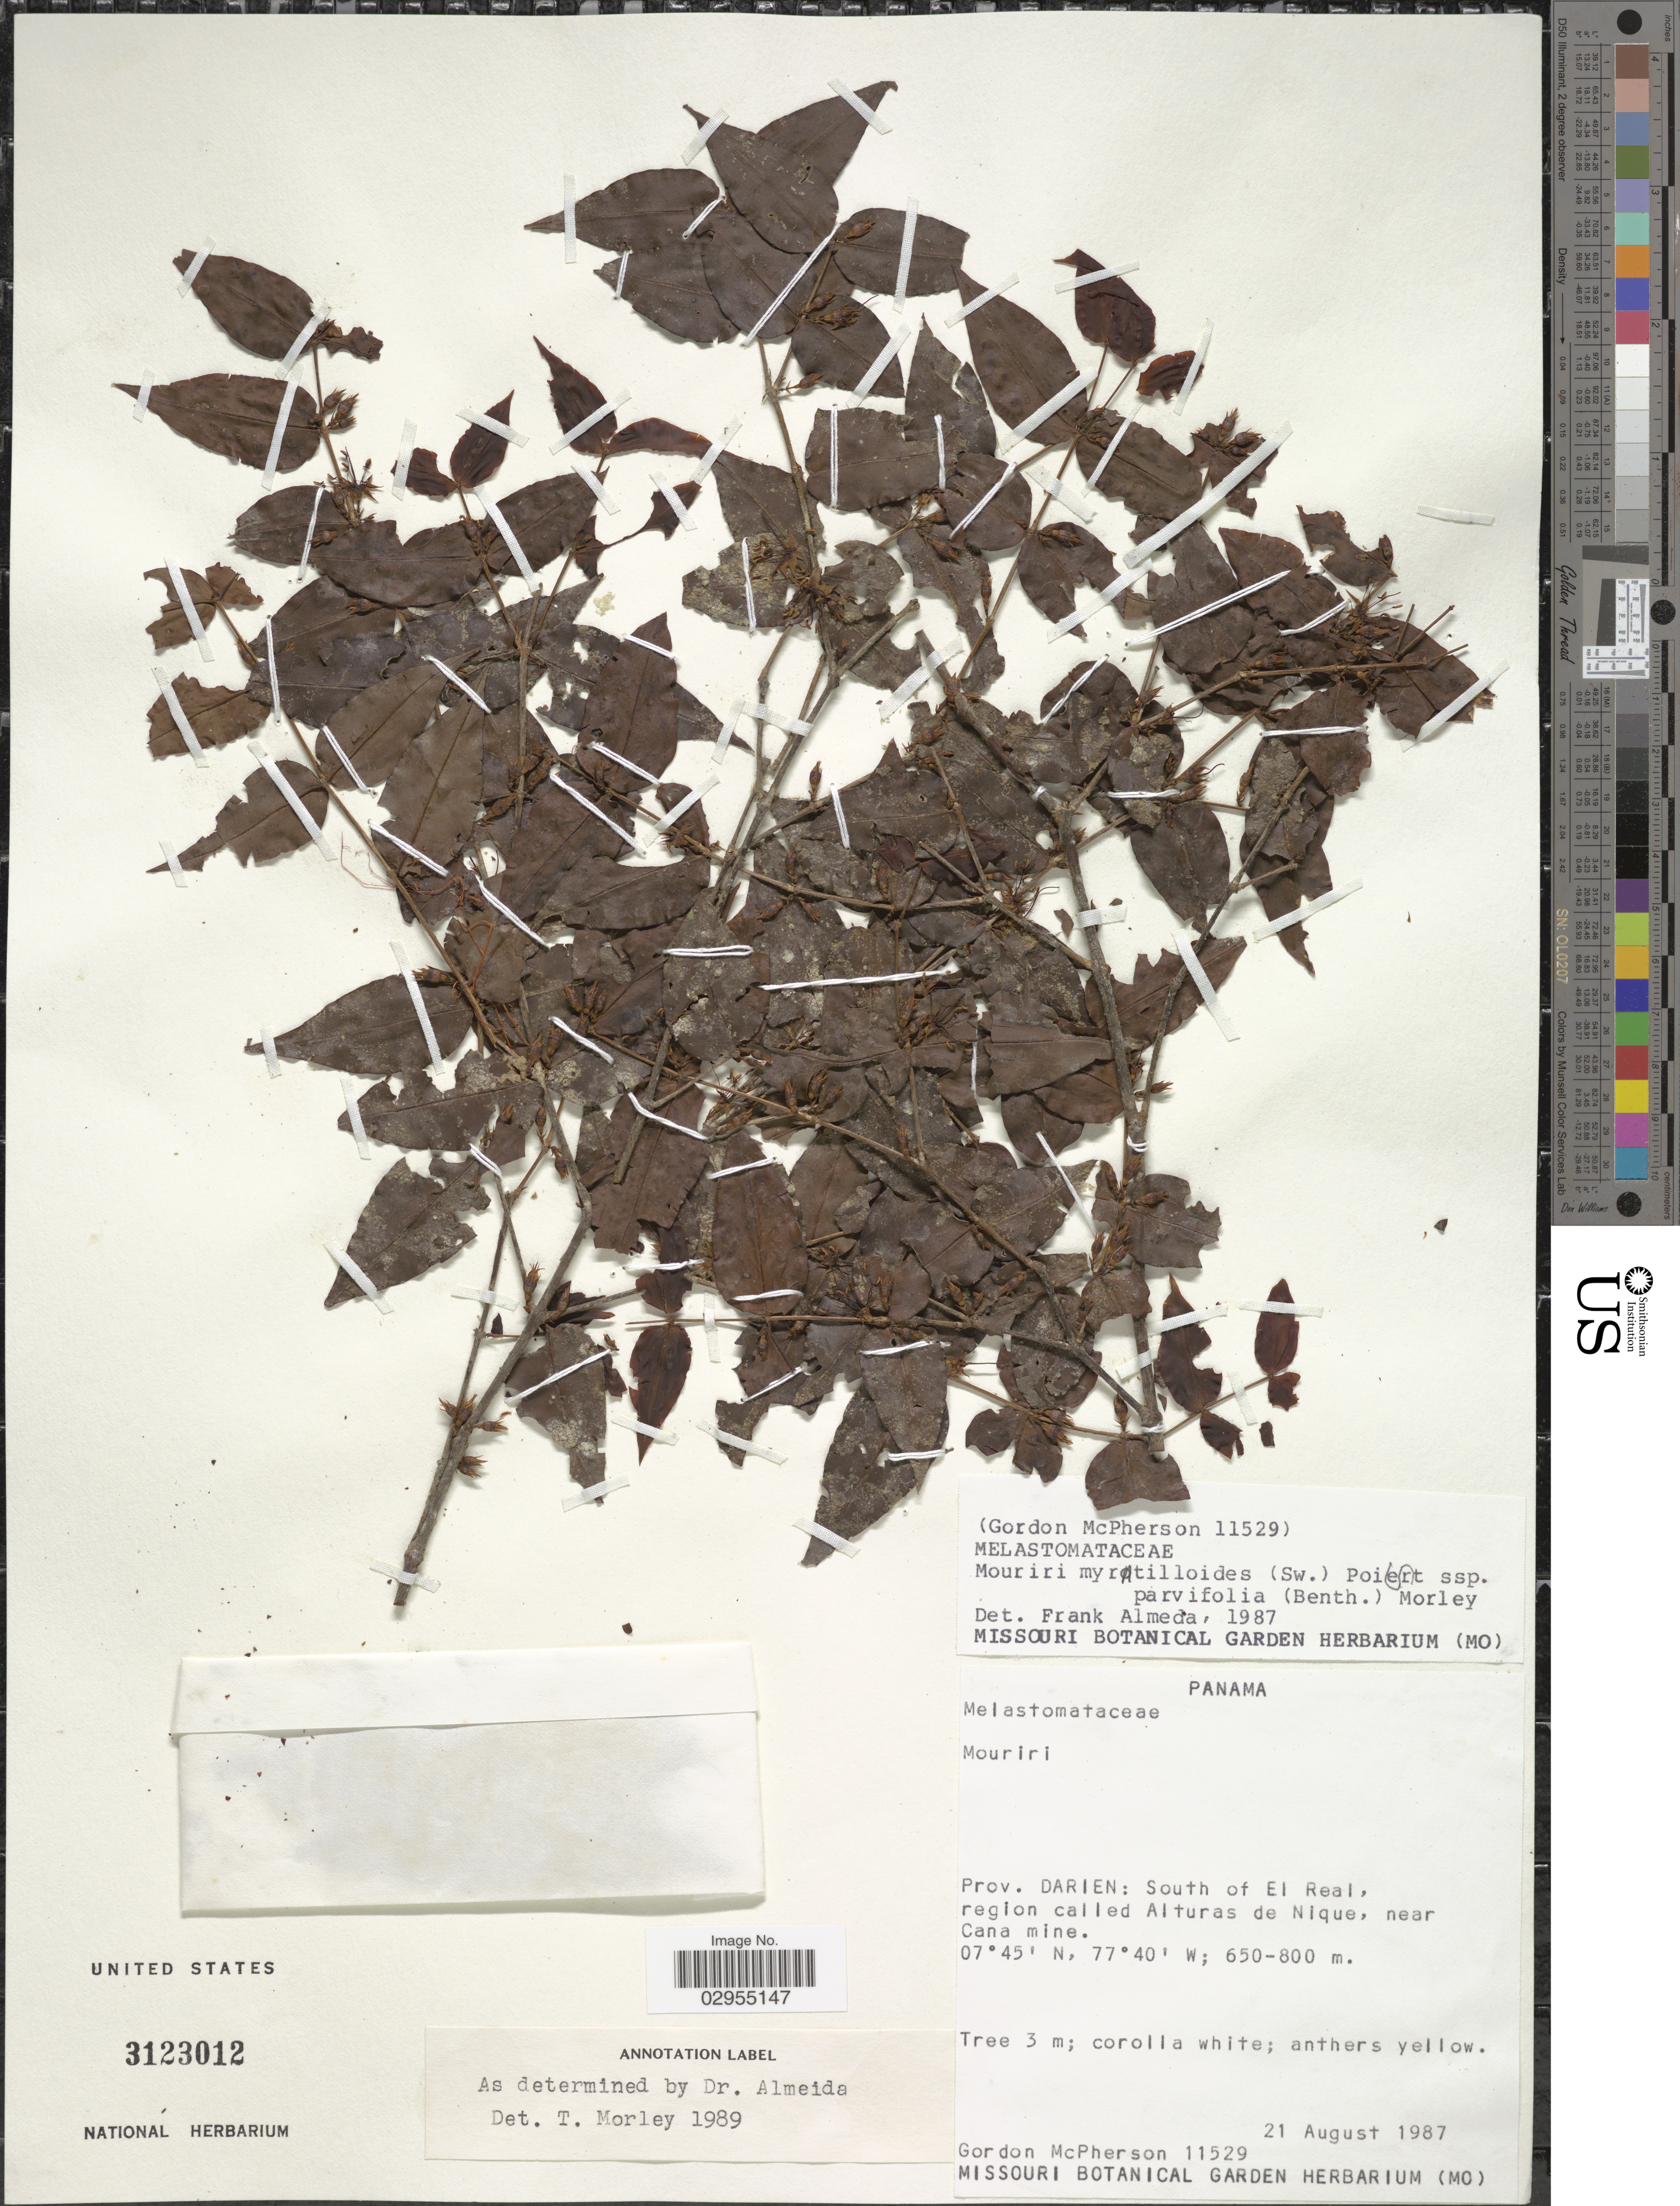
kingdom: Plantae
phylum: Tracheophyta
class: Magnoliopsida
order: Myrtales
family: Melastomataceae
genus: Mouriri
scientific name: Mouriri parvifolia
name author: Benth.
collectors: G. D. McPherson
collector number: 11529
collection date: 1987-08-21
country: Panama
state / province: Darién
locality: South of El Real, region called Alturas de Nique, near Cana mine.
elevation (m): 650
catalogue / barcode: US 3123012